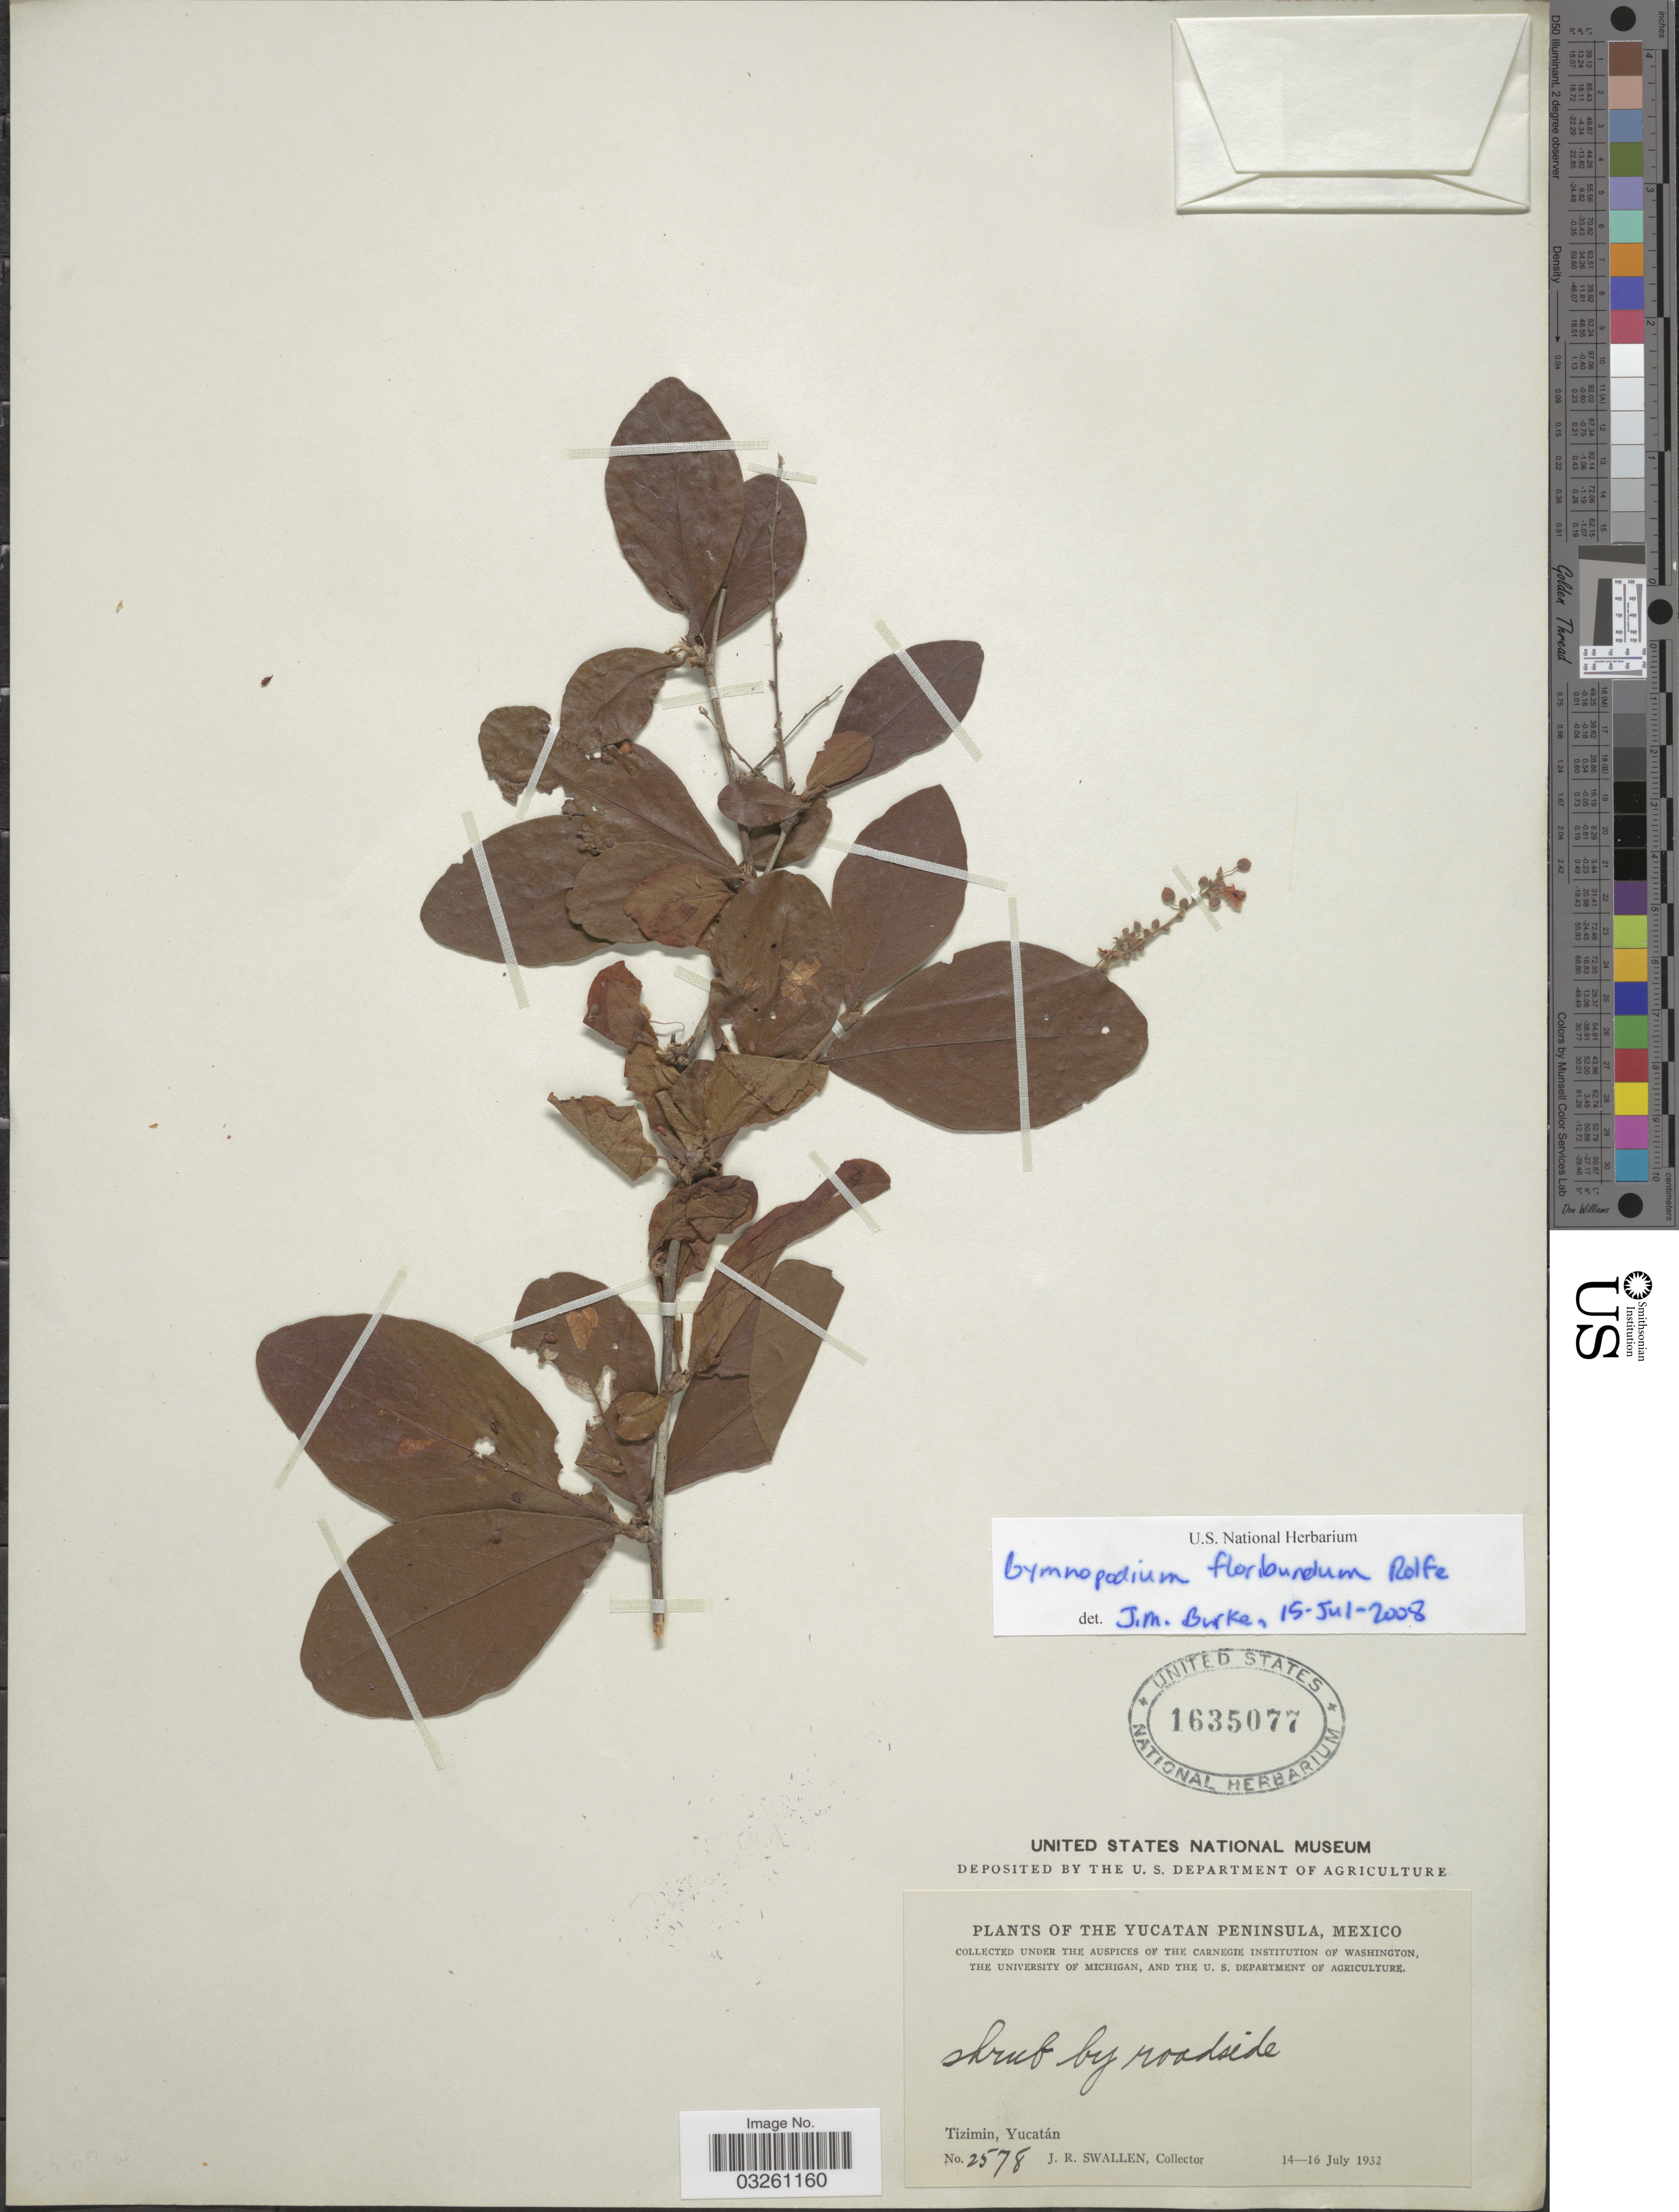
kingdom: Plantae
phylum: Tracheophyta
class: Magnoliopsida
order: Caryophyllales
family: Polygonaceae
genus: Gymnopodium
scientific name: Gymnopodium floribundum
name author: Rolfe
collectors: J. R. Swallen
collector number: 2578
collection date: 1932-07-14/1932-07-16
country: Mexico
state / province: Yucatán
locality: Yucatan Peninsula. Tizimin, Yucatán.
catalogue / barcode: US 1635077